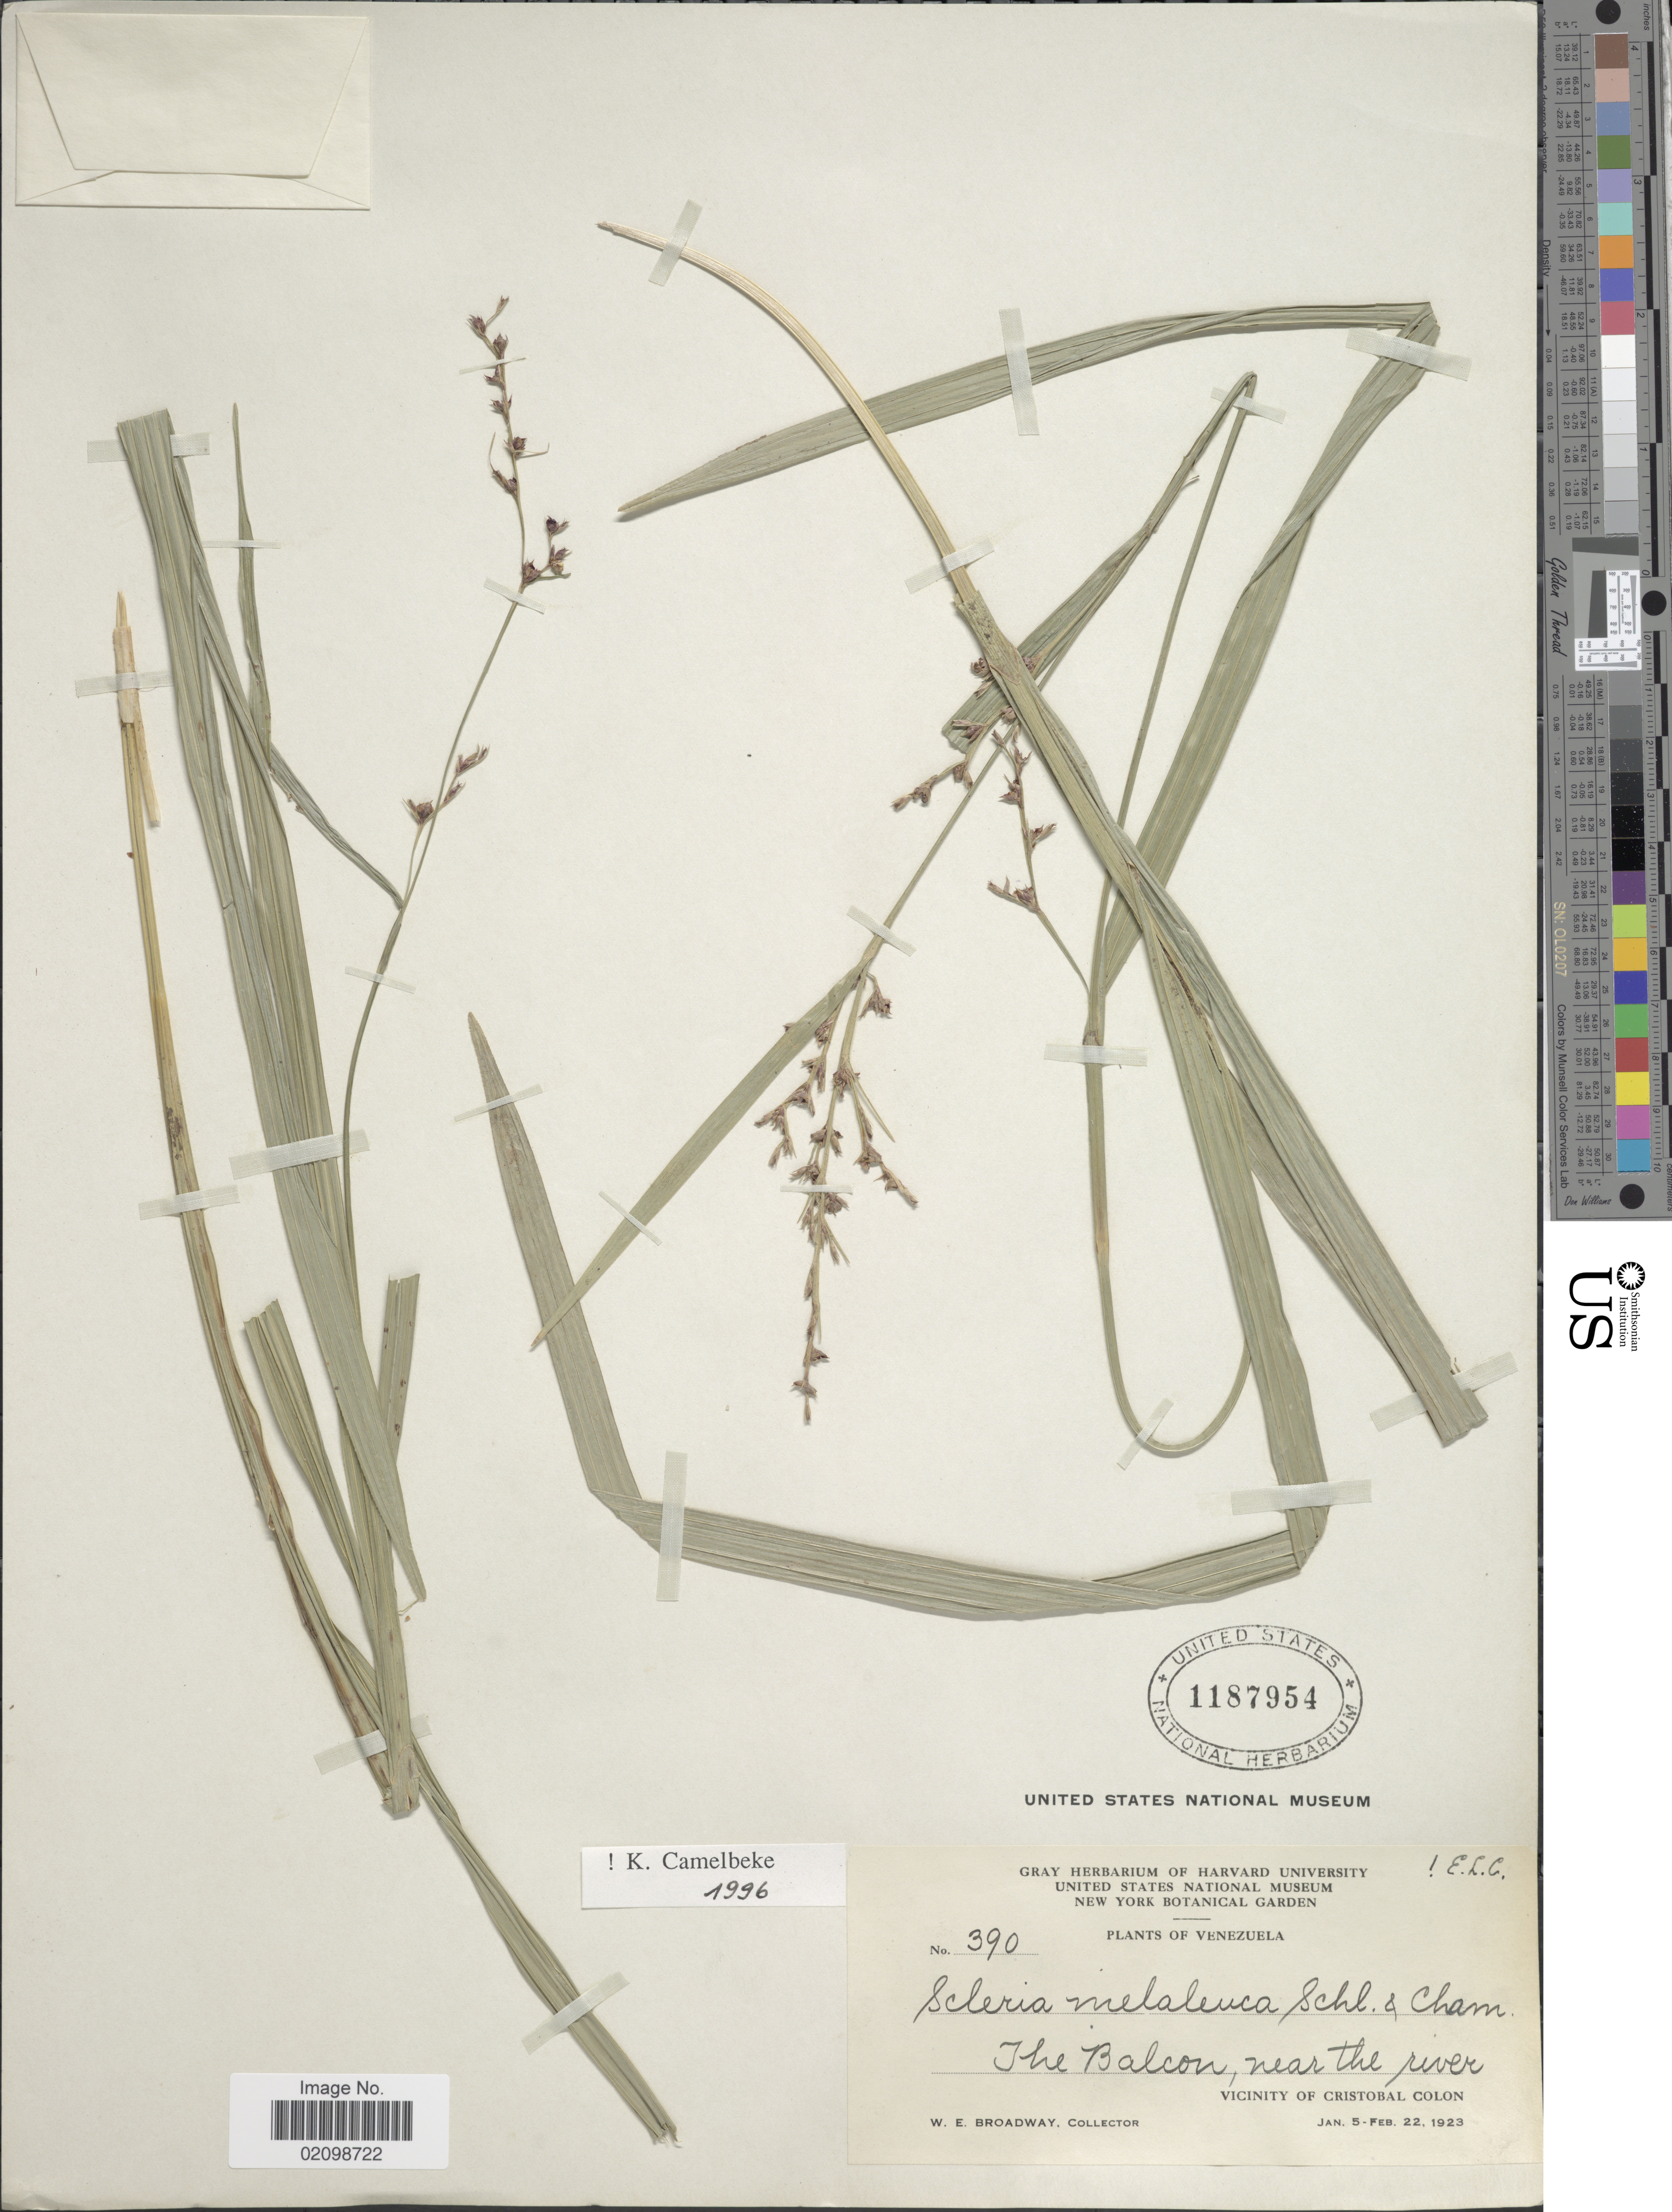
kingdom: Plantae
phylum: Tracheophyta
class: Liliopsida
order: Poales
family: Cyperaceae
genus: Scleria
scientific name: Scleria gaertneri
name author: Raddi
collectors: W. E. Broadway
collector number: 390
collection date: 1923-01-05/1923-02-22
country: Venezuela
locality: The Balcon, near the river. Vicinity of Cristobal Colon.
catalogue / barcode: US 1187954